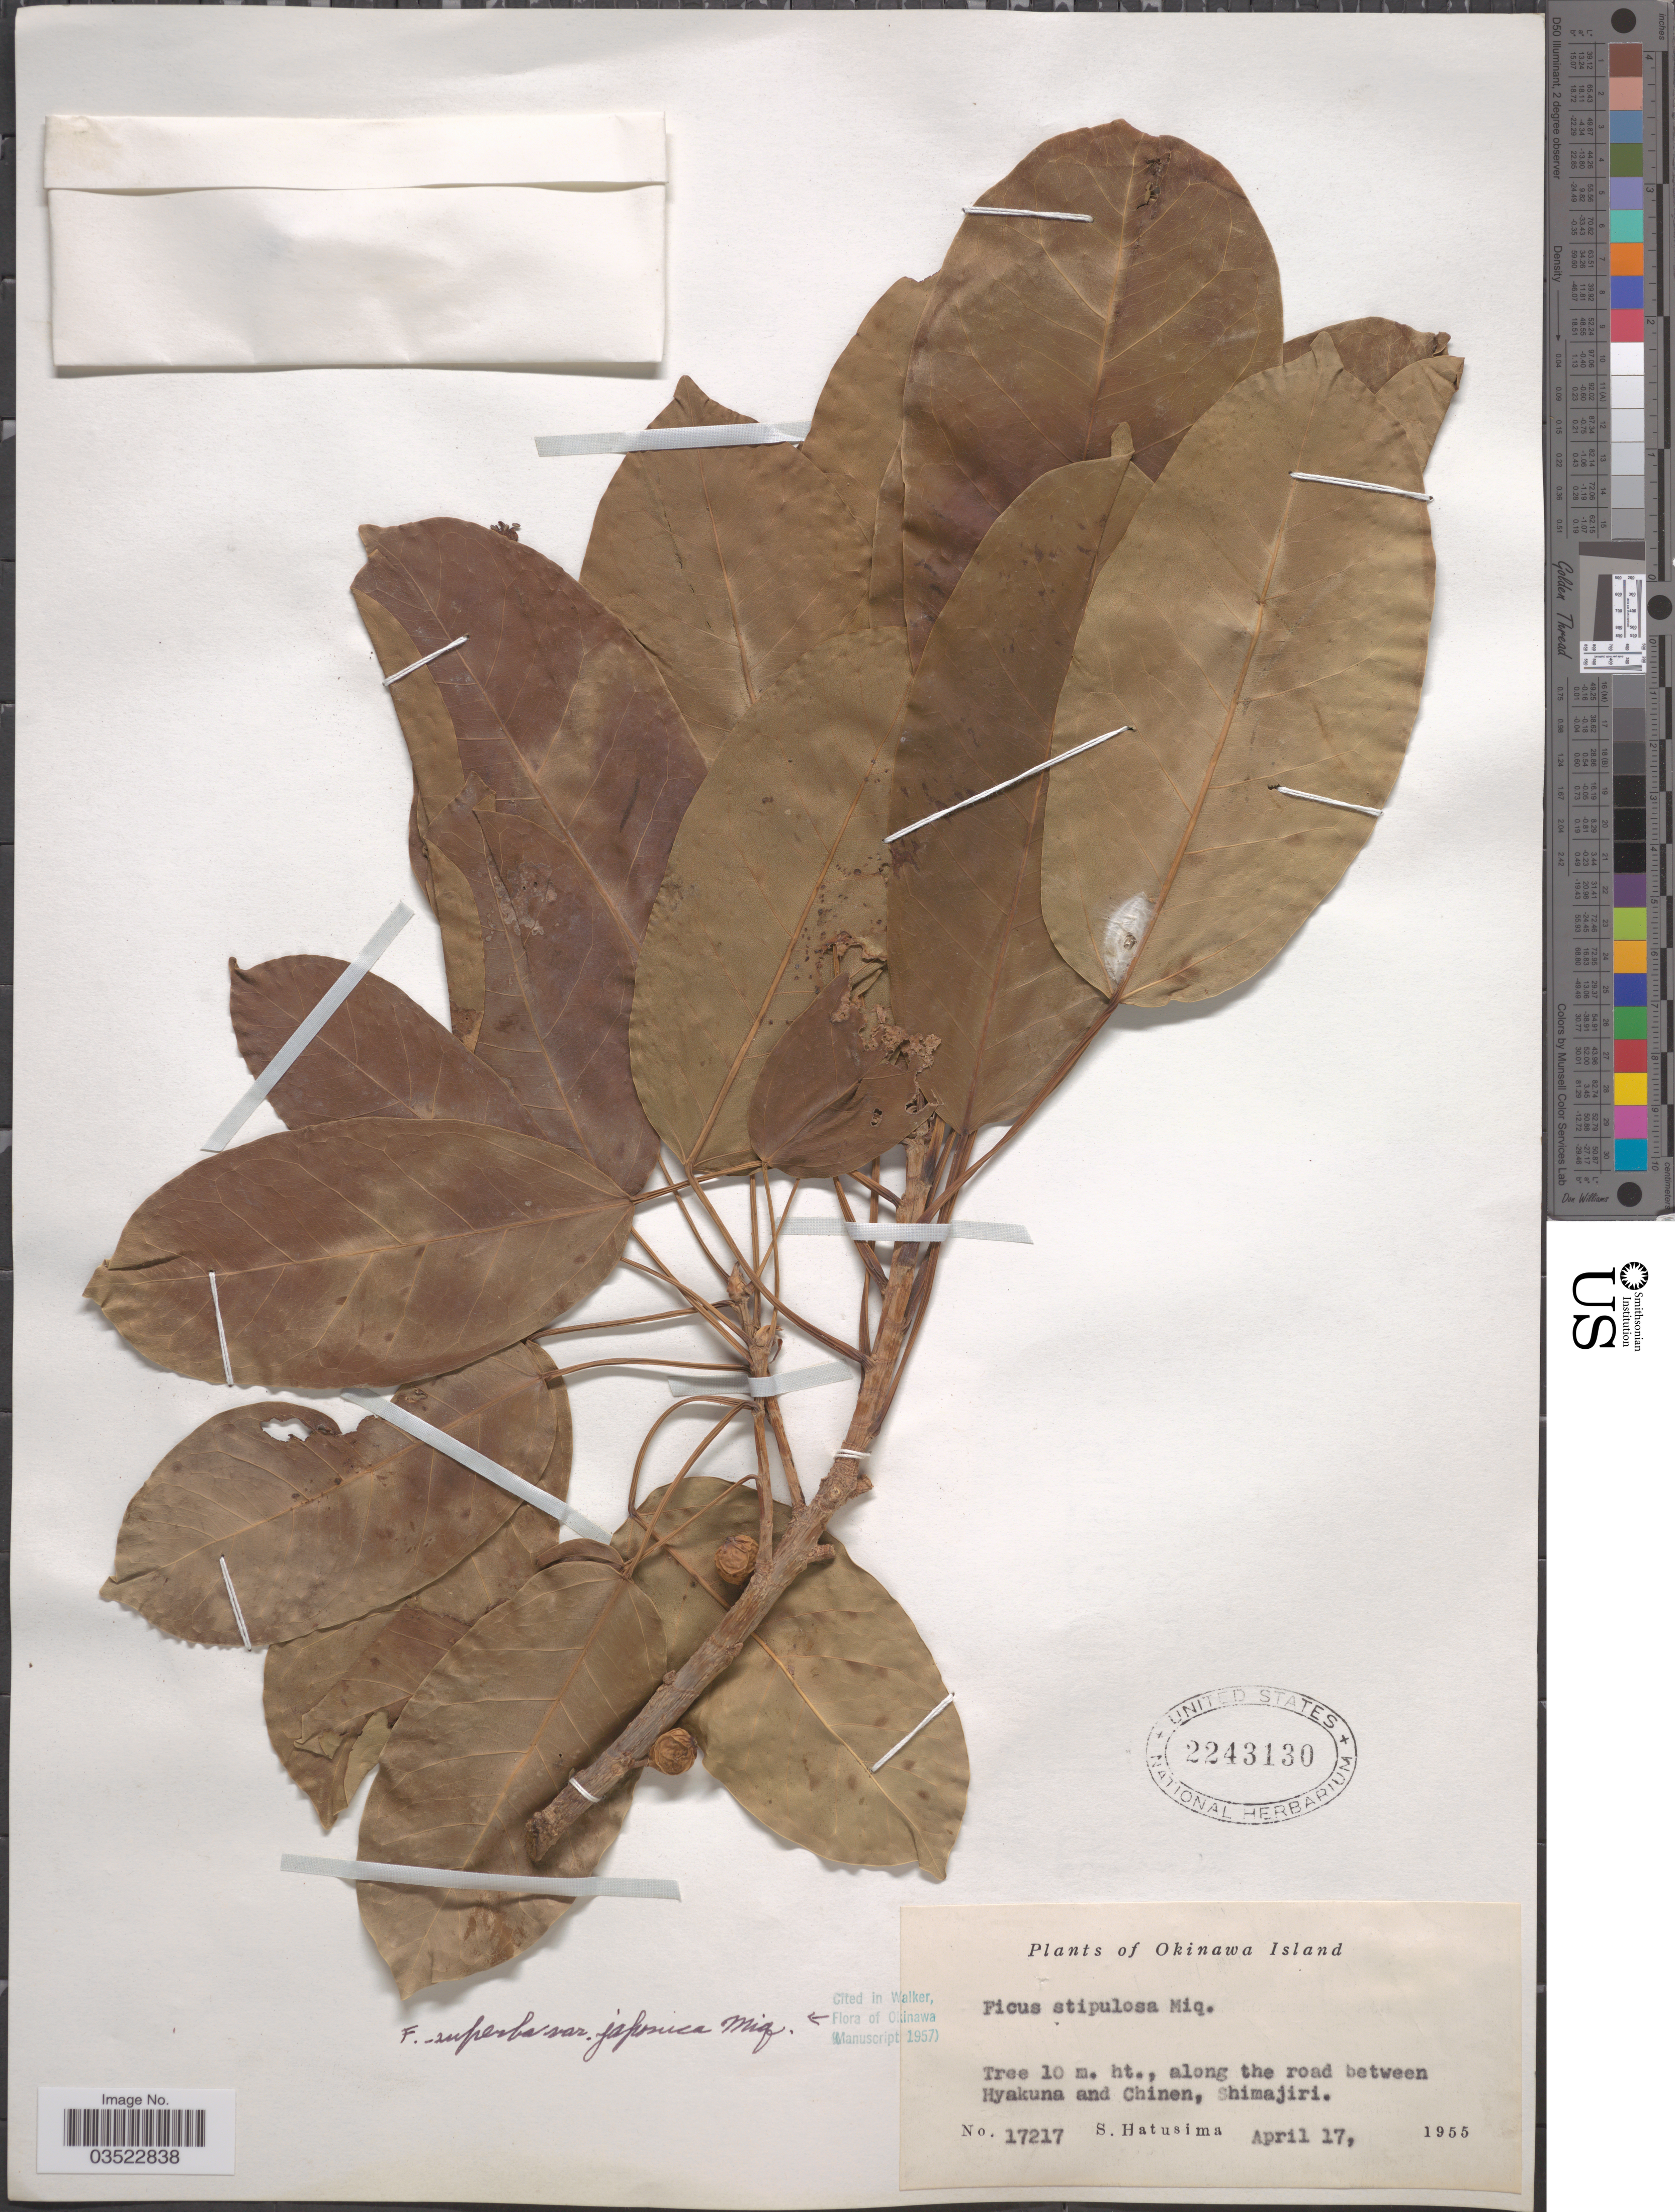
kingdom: Plantae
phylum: Tracheophyta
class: Magnoliopsida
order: Rosales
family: Moraceae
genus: Ficus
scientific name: Ficus superba var. japonica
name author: Miq.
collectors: S. Hatusima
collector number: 17217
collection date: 1955-04-17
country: Japan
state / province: Okinawa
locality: Okinawa Islands. Along the road between Hyakuna and Chinen, Shimajiri.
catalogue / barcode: US 2243130